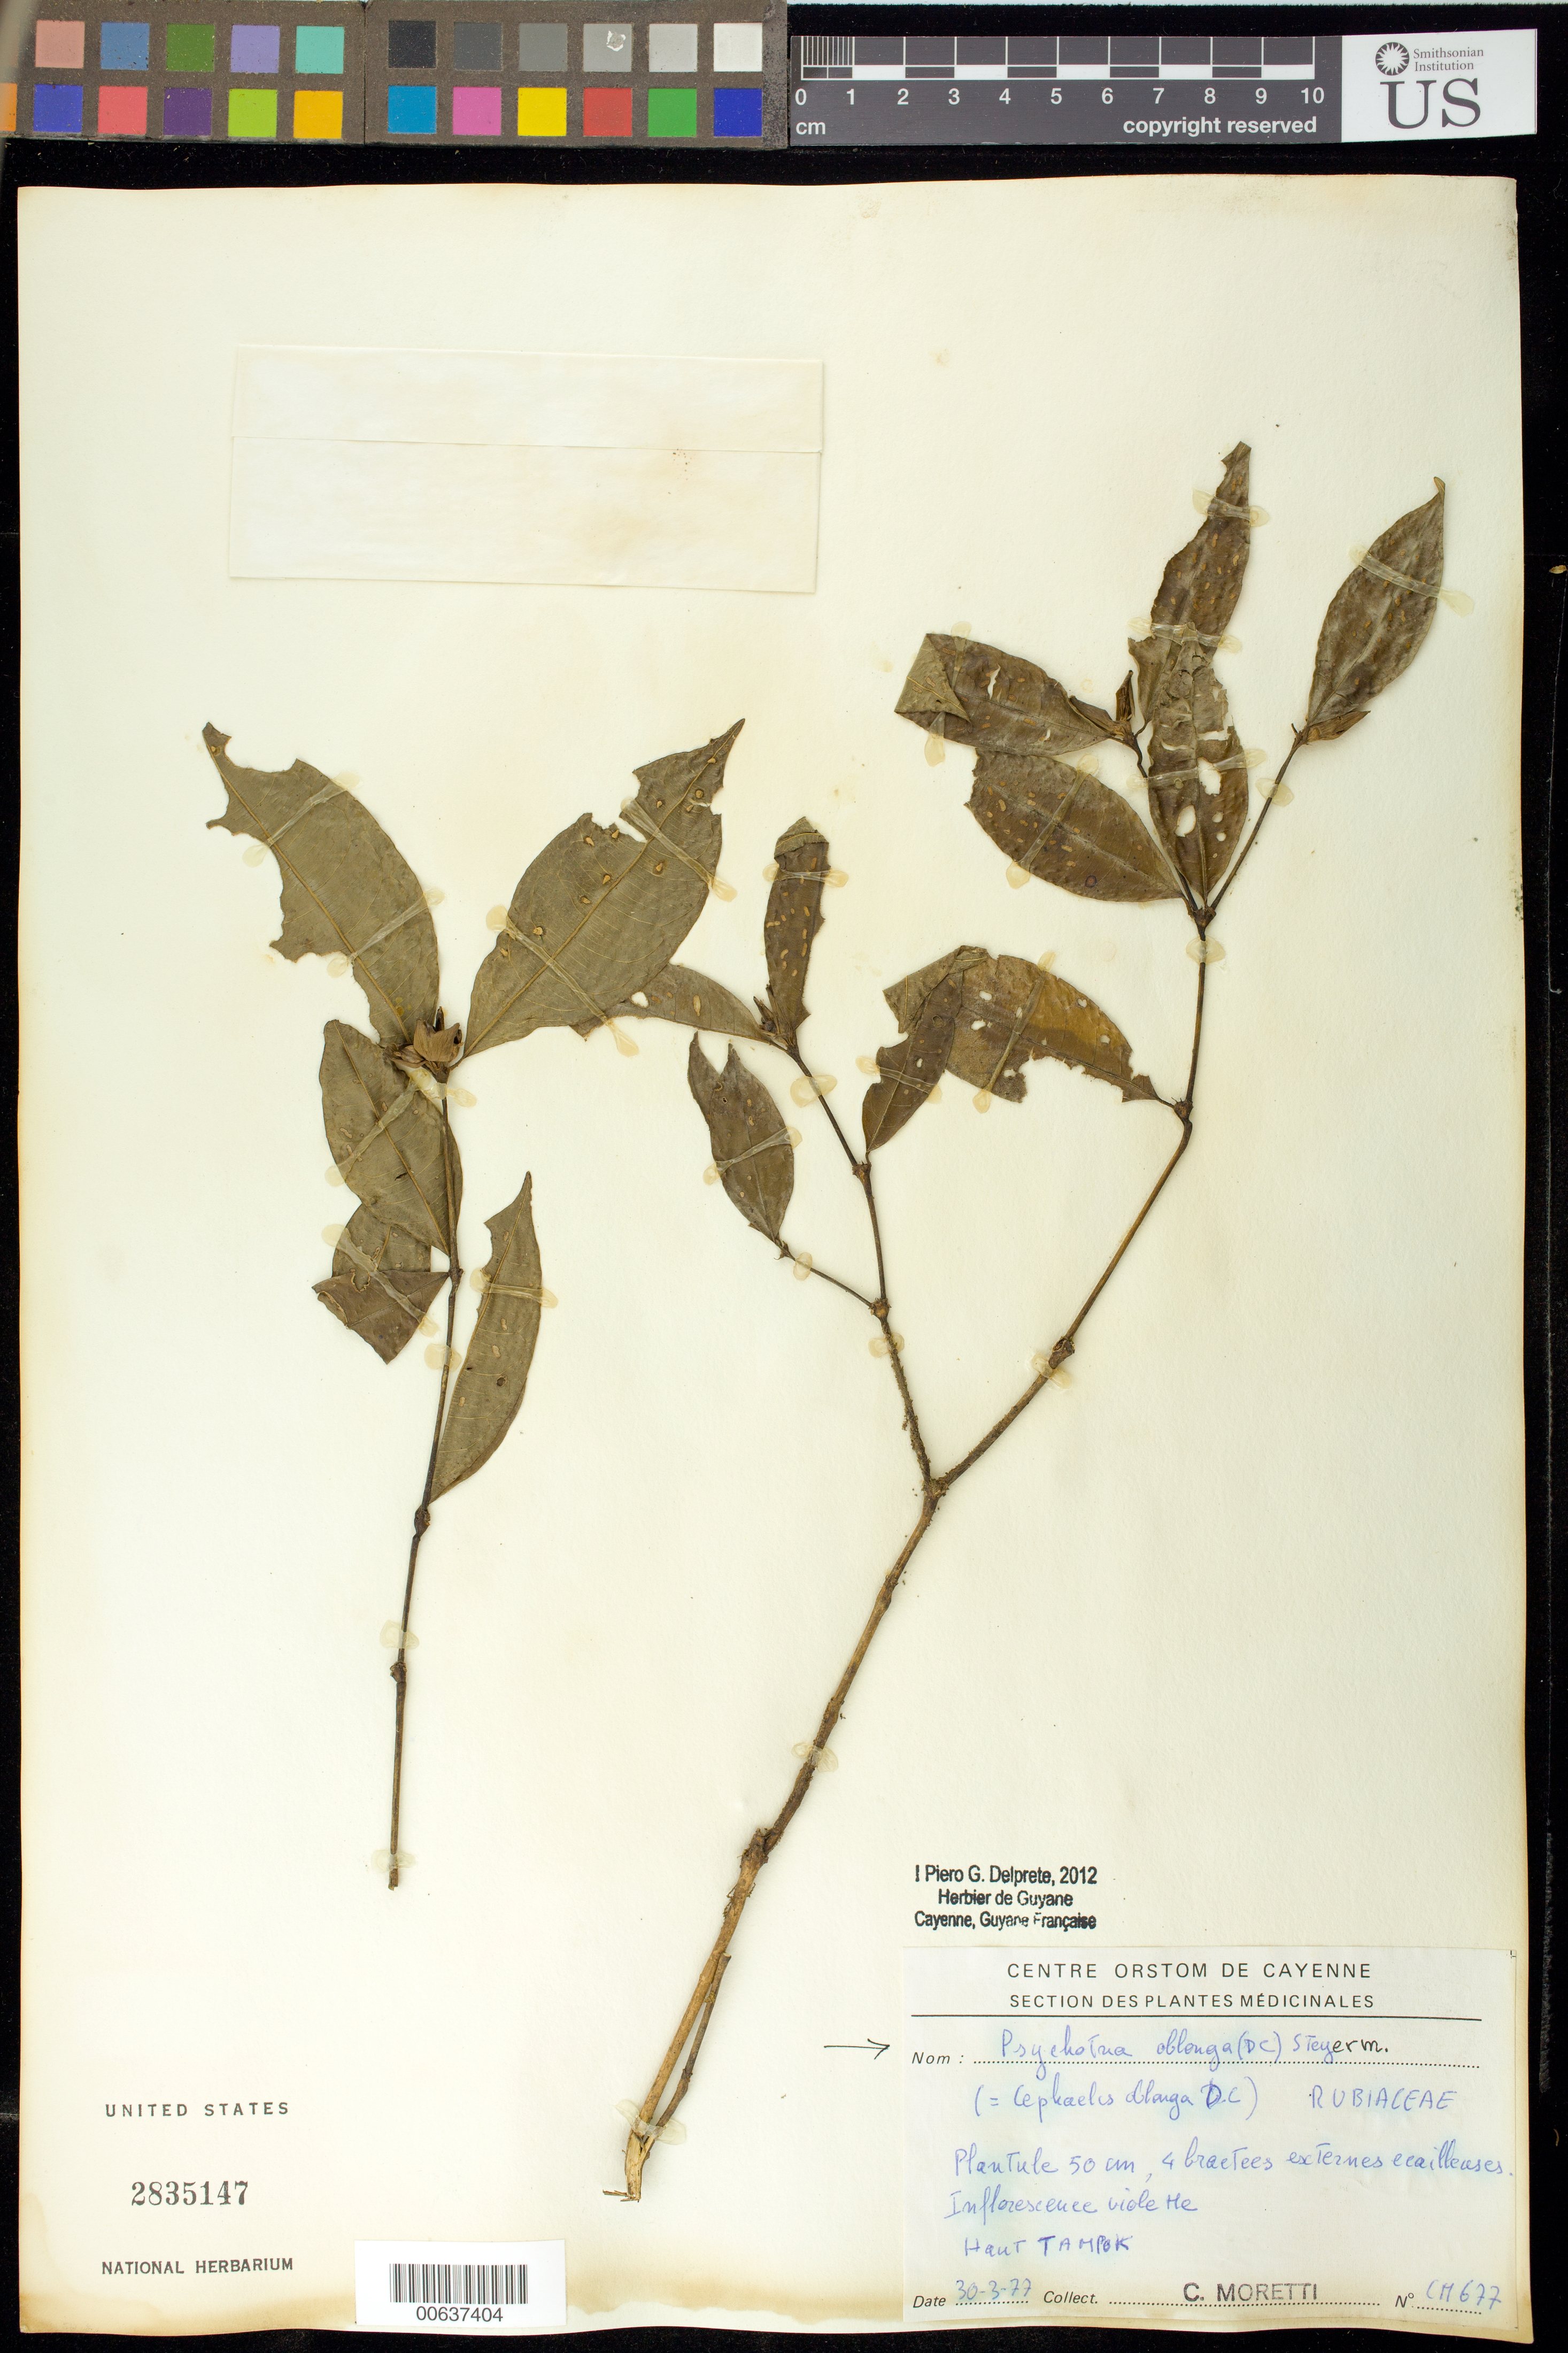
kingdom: Plantae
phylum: Tracheophyta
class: Magnoliopsida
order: Gentianales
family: Rubiaceae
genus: Palicourea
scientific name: Palicourea oblonga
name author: (DC.) Delprete & J.H. Kirkbr.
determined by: Kirkbride, J. H., Jr.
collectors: C. Moretti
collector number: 677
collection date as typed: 30-Mar-77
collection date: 1977-03-30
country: French Guiana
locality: Haut Tampoc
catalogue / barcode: US 2835147